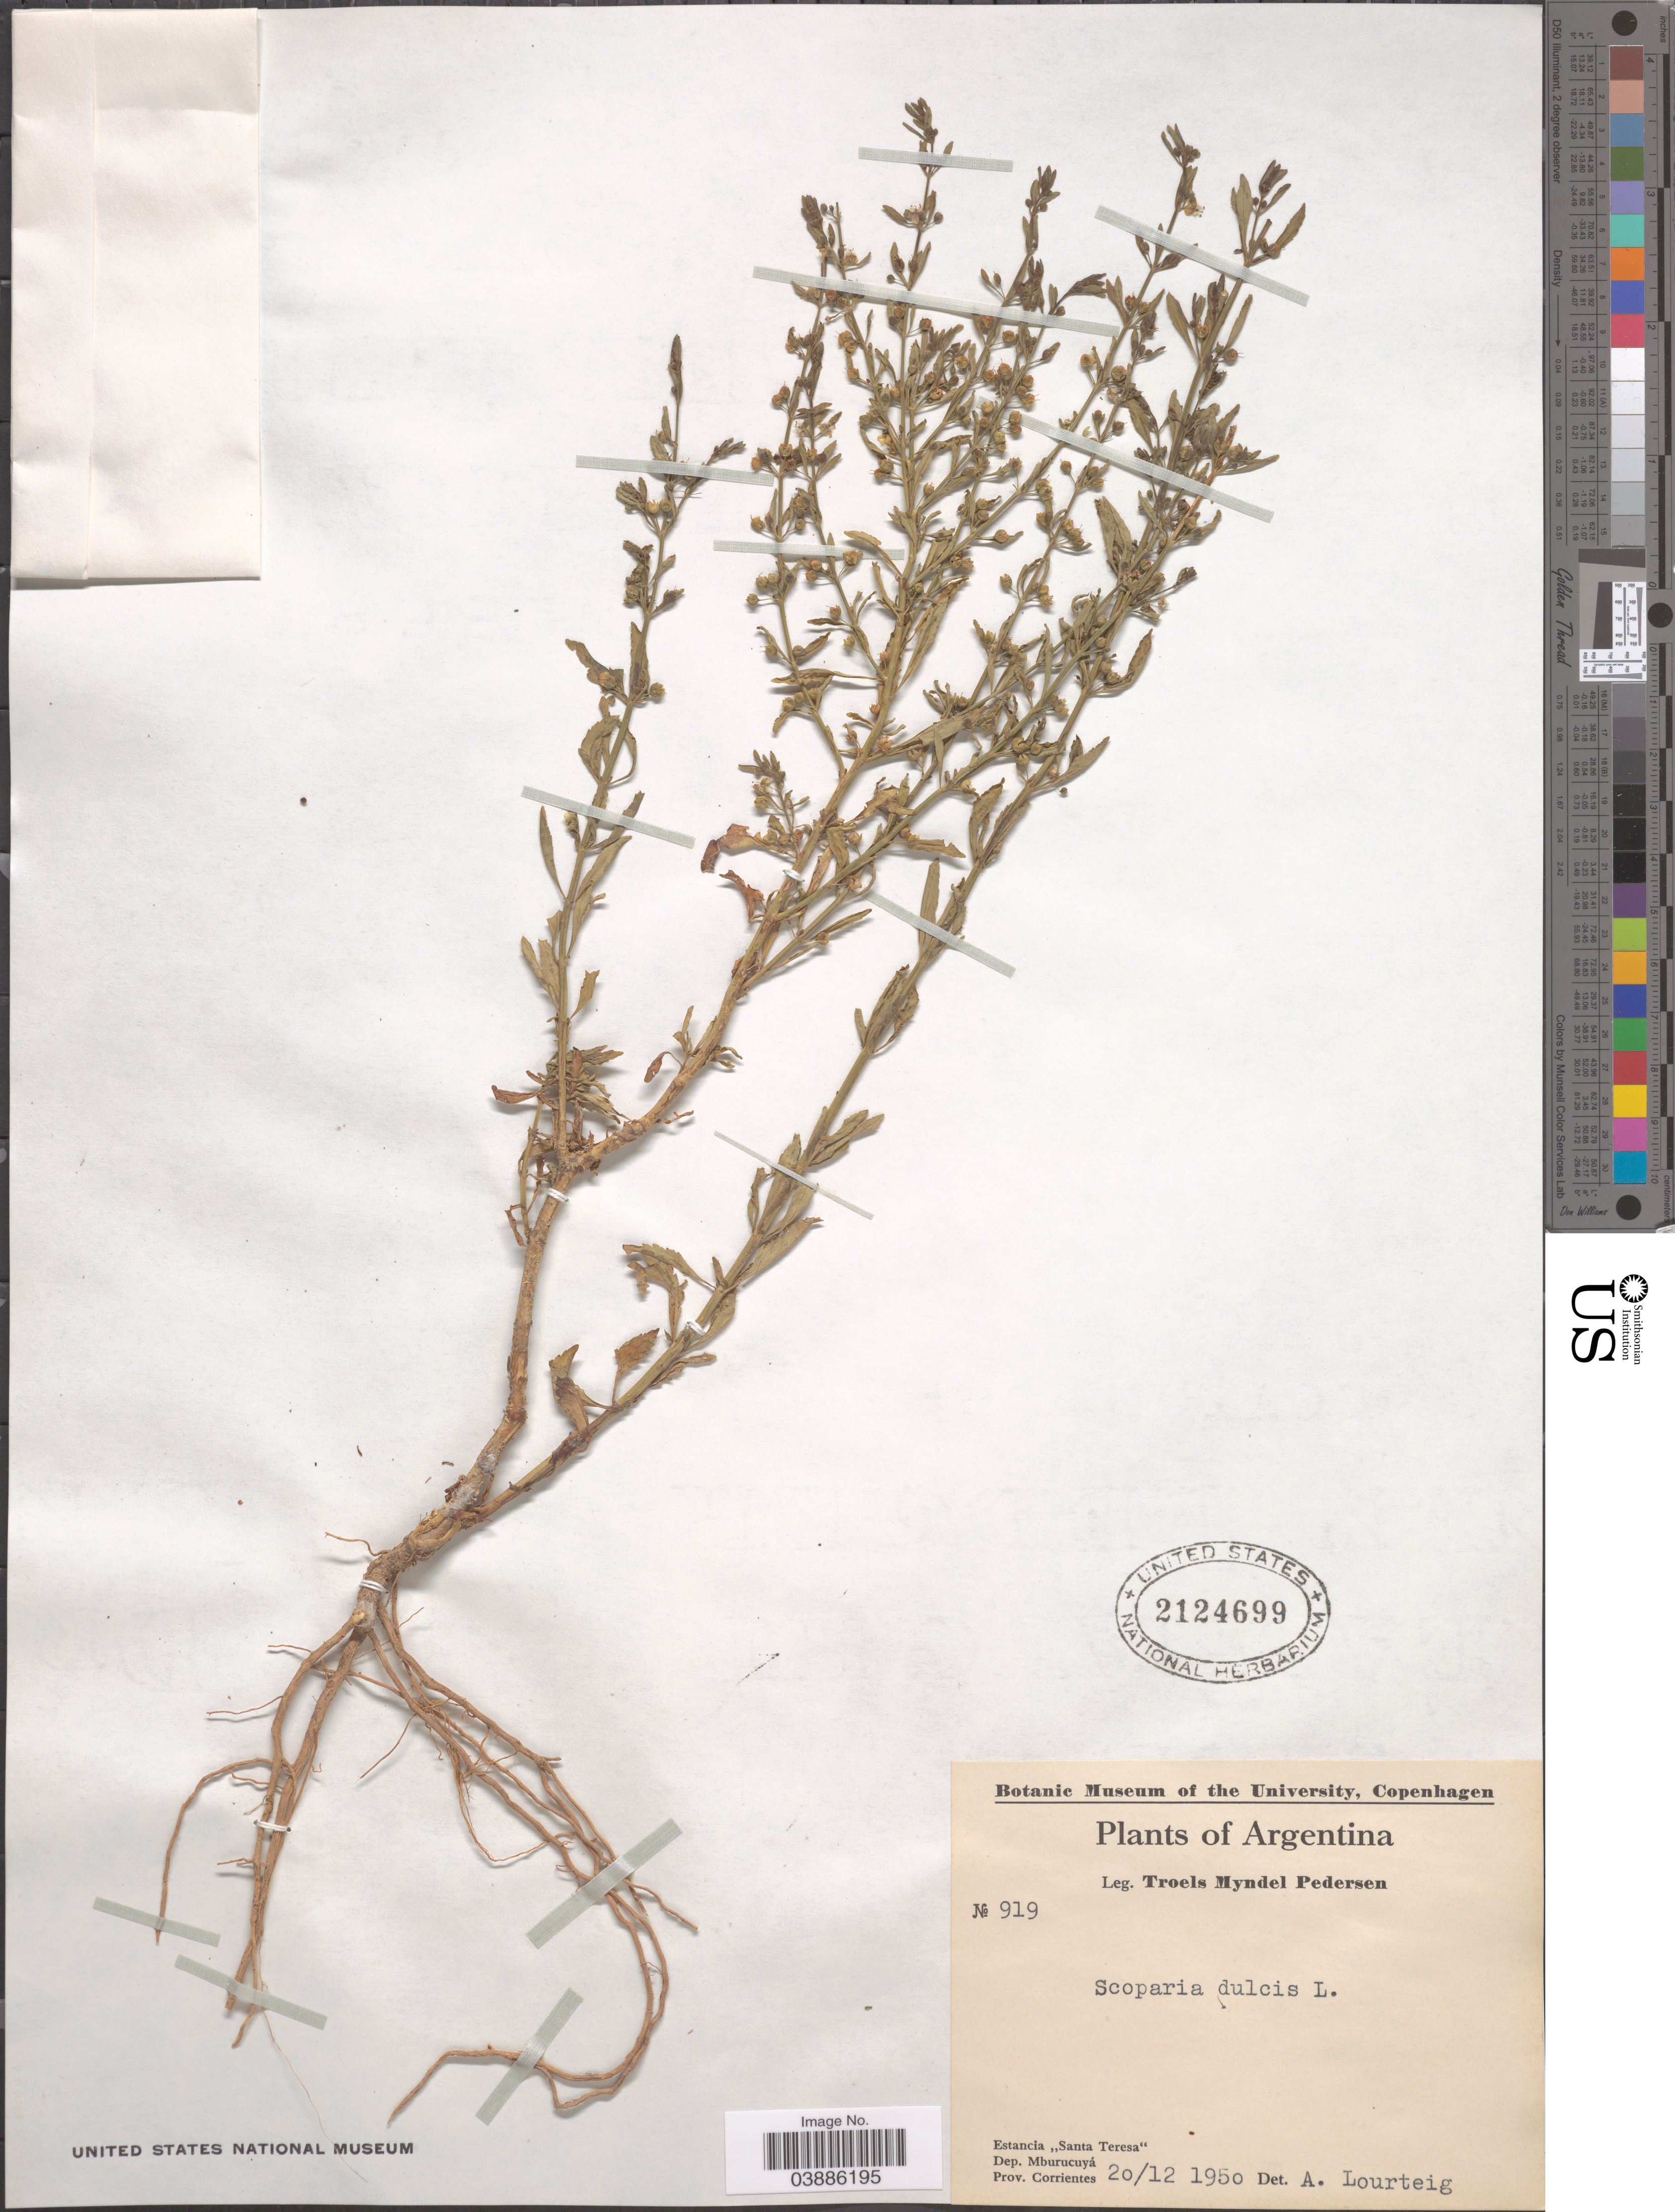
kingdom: Plantae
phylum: Tracheophyta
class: Magnoliopsida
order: Lamiales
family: Plantaginaceae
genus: Scoparia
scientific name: Scoparia dulcis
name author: L.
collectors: T. Pederson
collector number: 919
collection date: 1950-12-20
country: Argentina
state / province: Corrientes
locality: Estancia "Santa Teresa". Dep. Mburucuyá.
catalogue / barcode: US 2124699